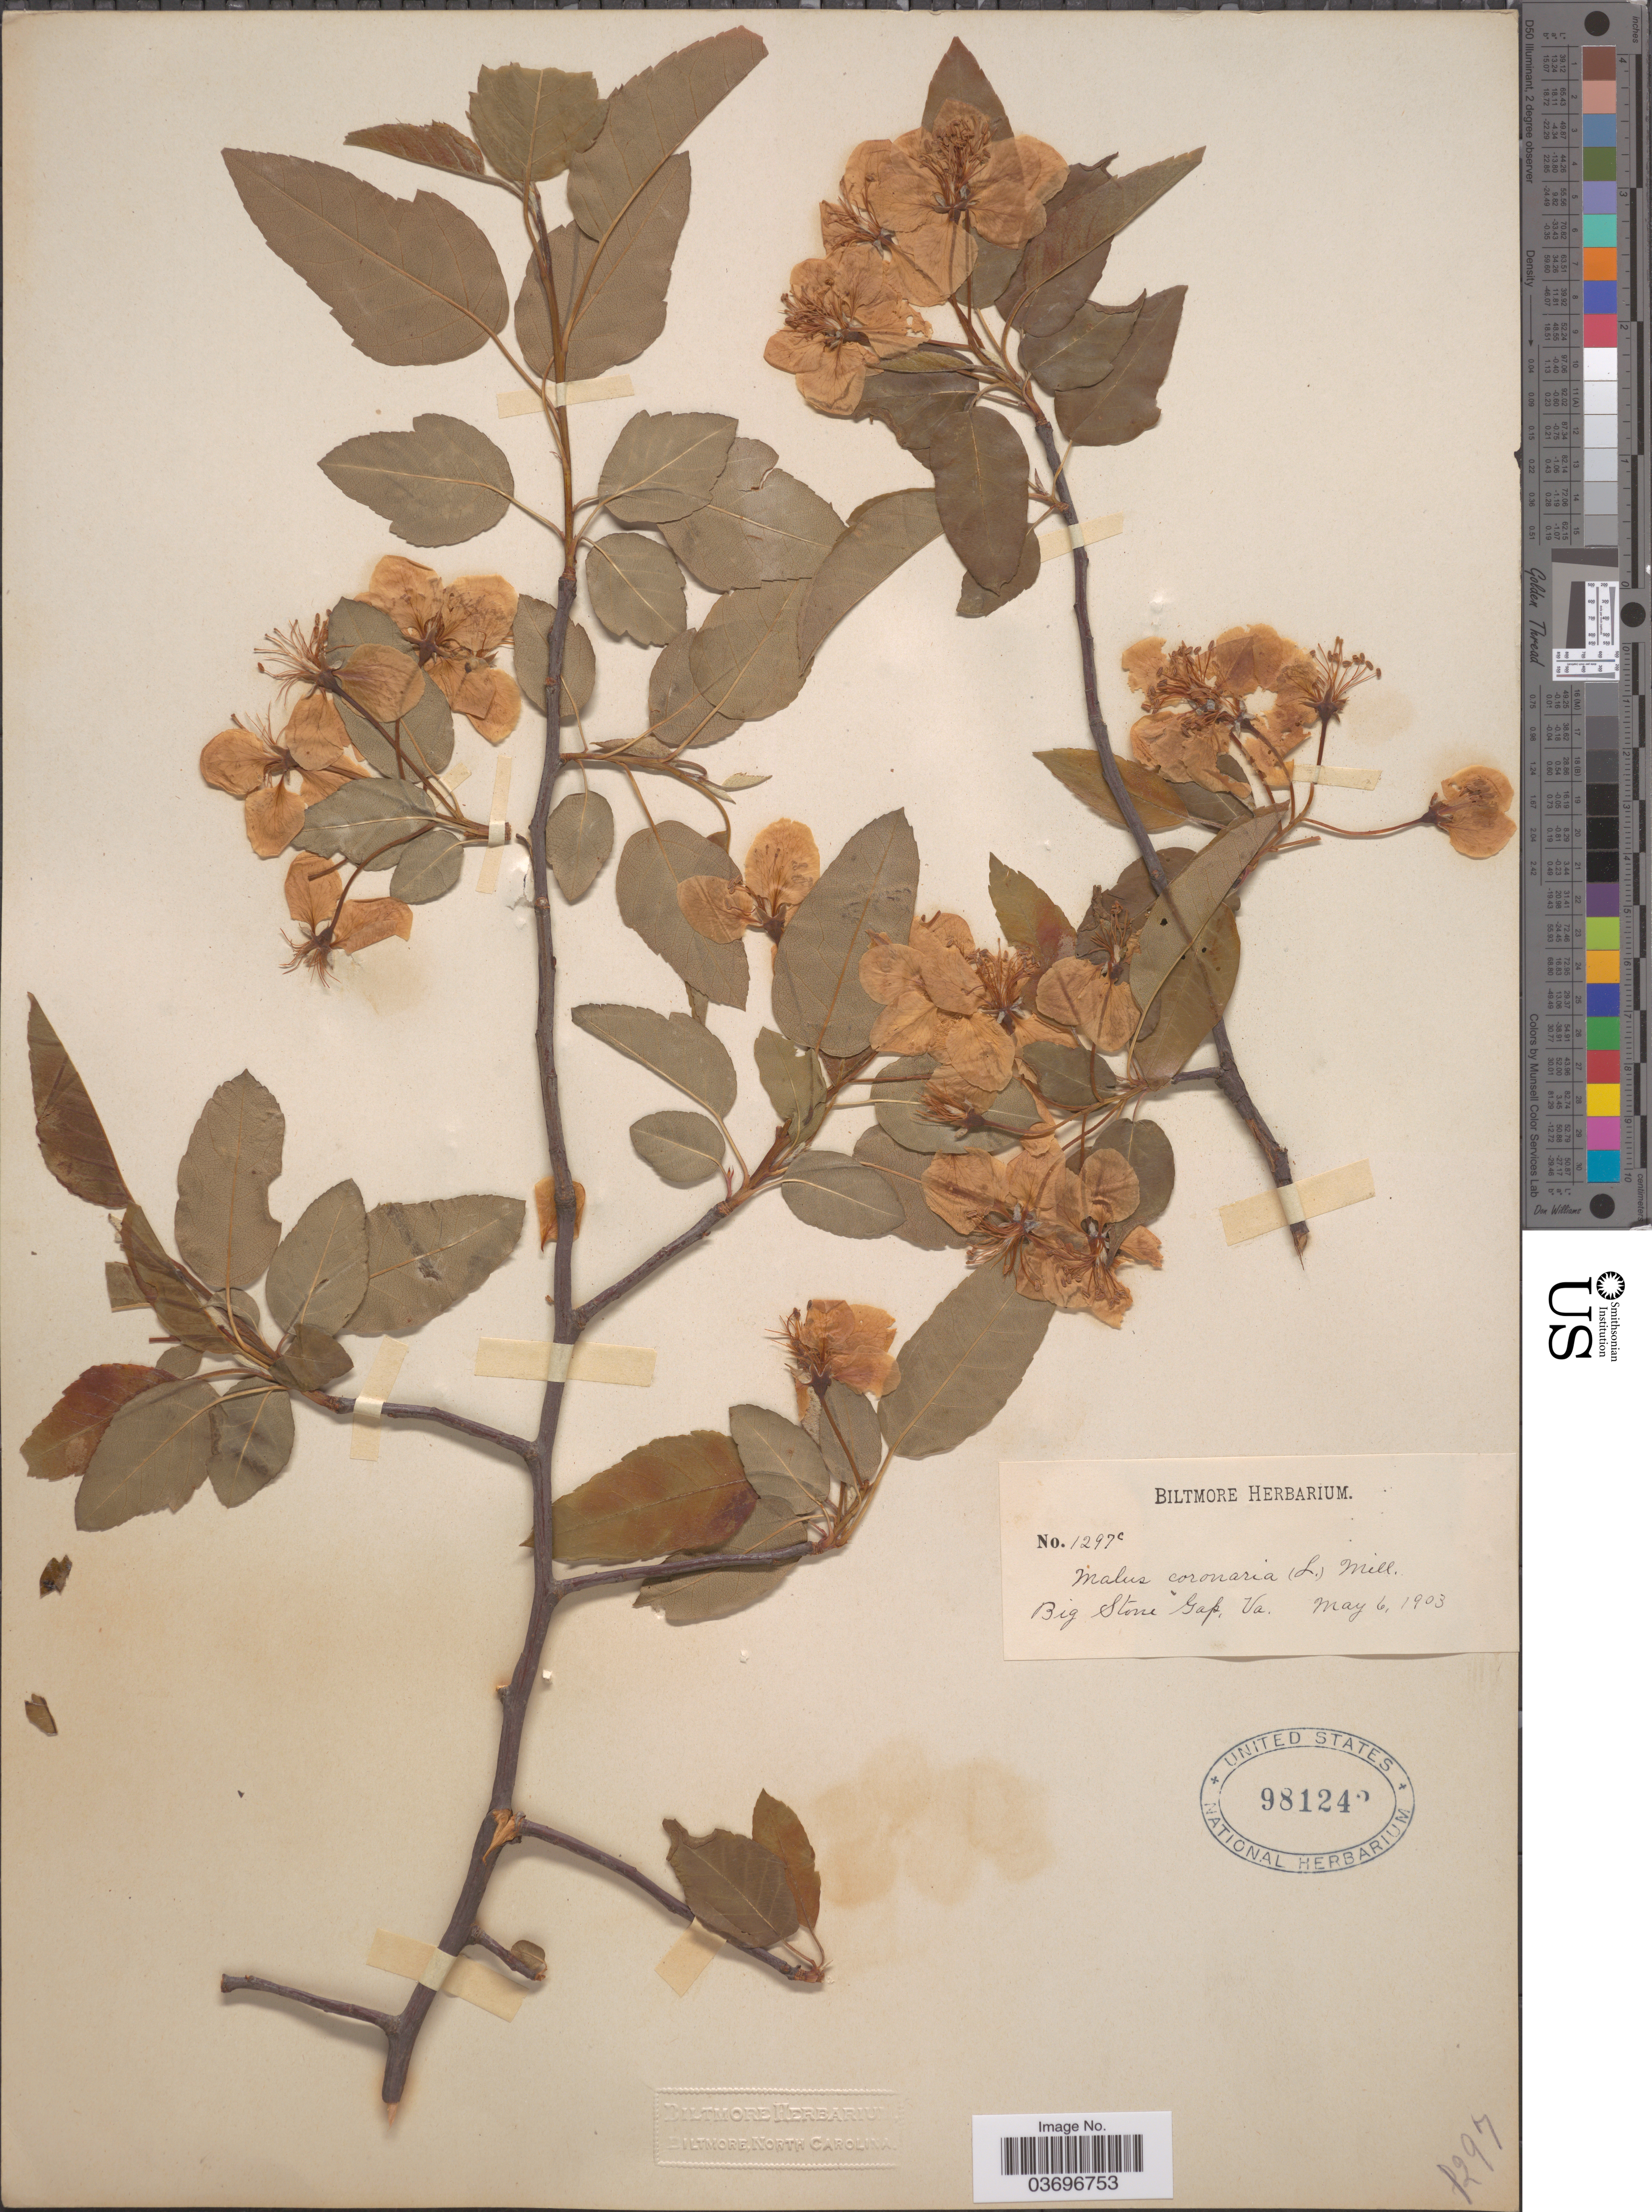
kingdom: Plantae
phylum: Tracheophyta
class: Magnoliopsida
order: Rosales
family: Rosaceae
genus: Malus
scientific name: Malus coronaria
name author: (L.) Mill.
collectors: ex herb. Biltmore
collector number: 1297c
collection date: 1903-05-06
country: United States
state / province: Virginia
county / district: Wise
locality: Big Stone Gap.